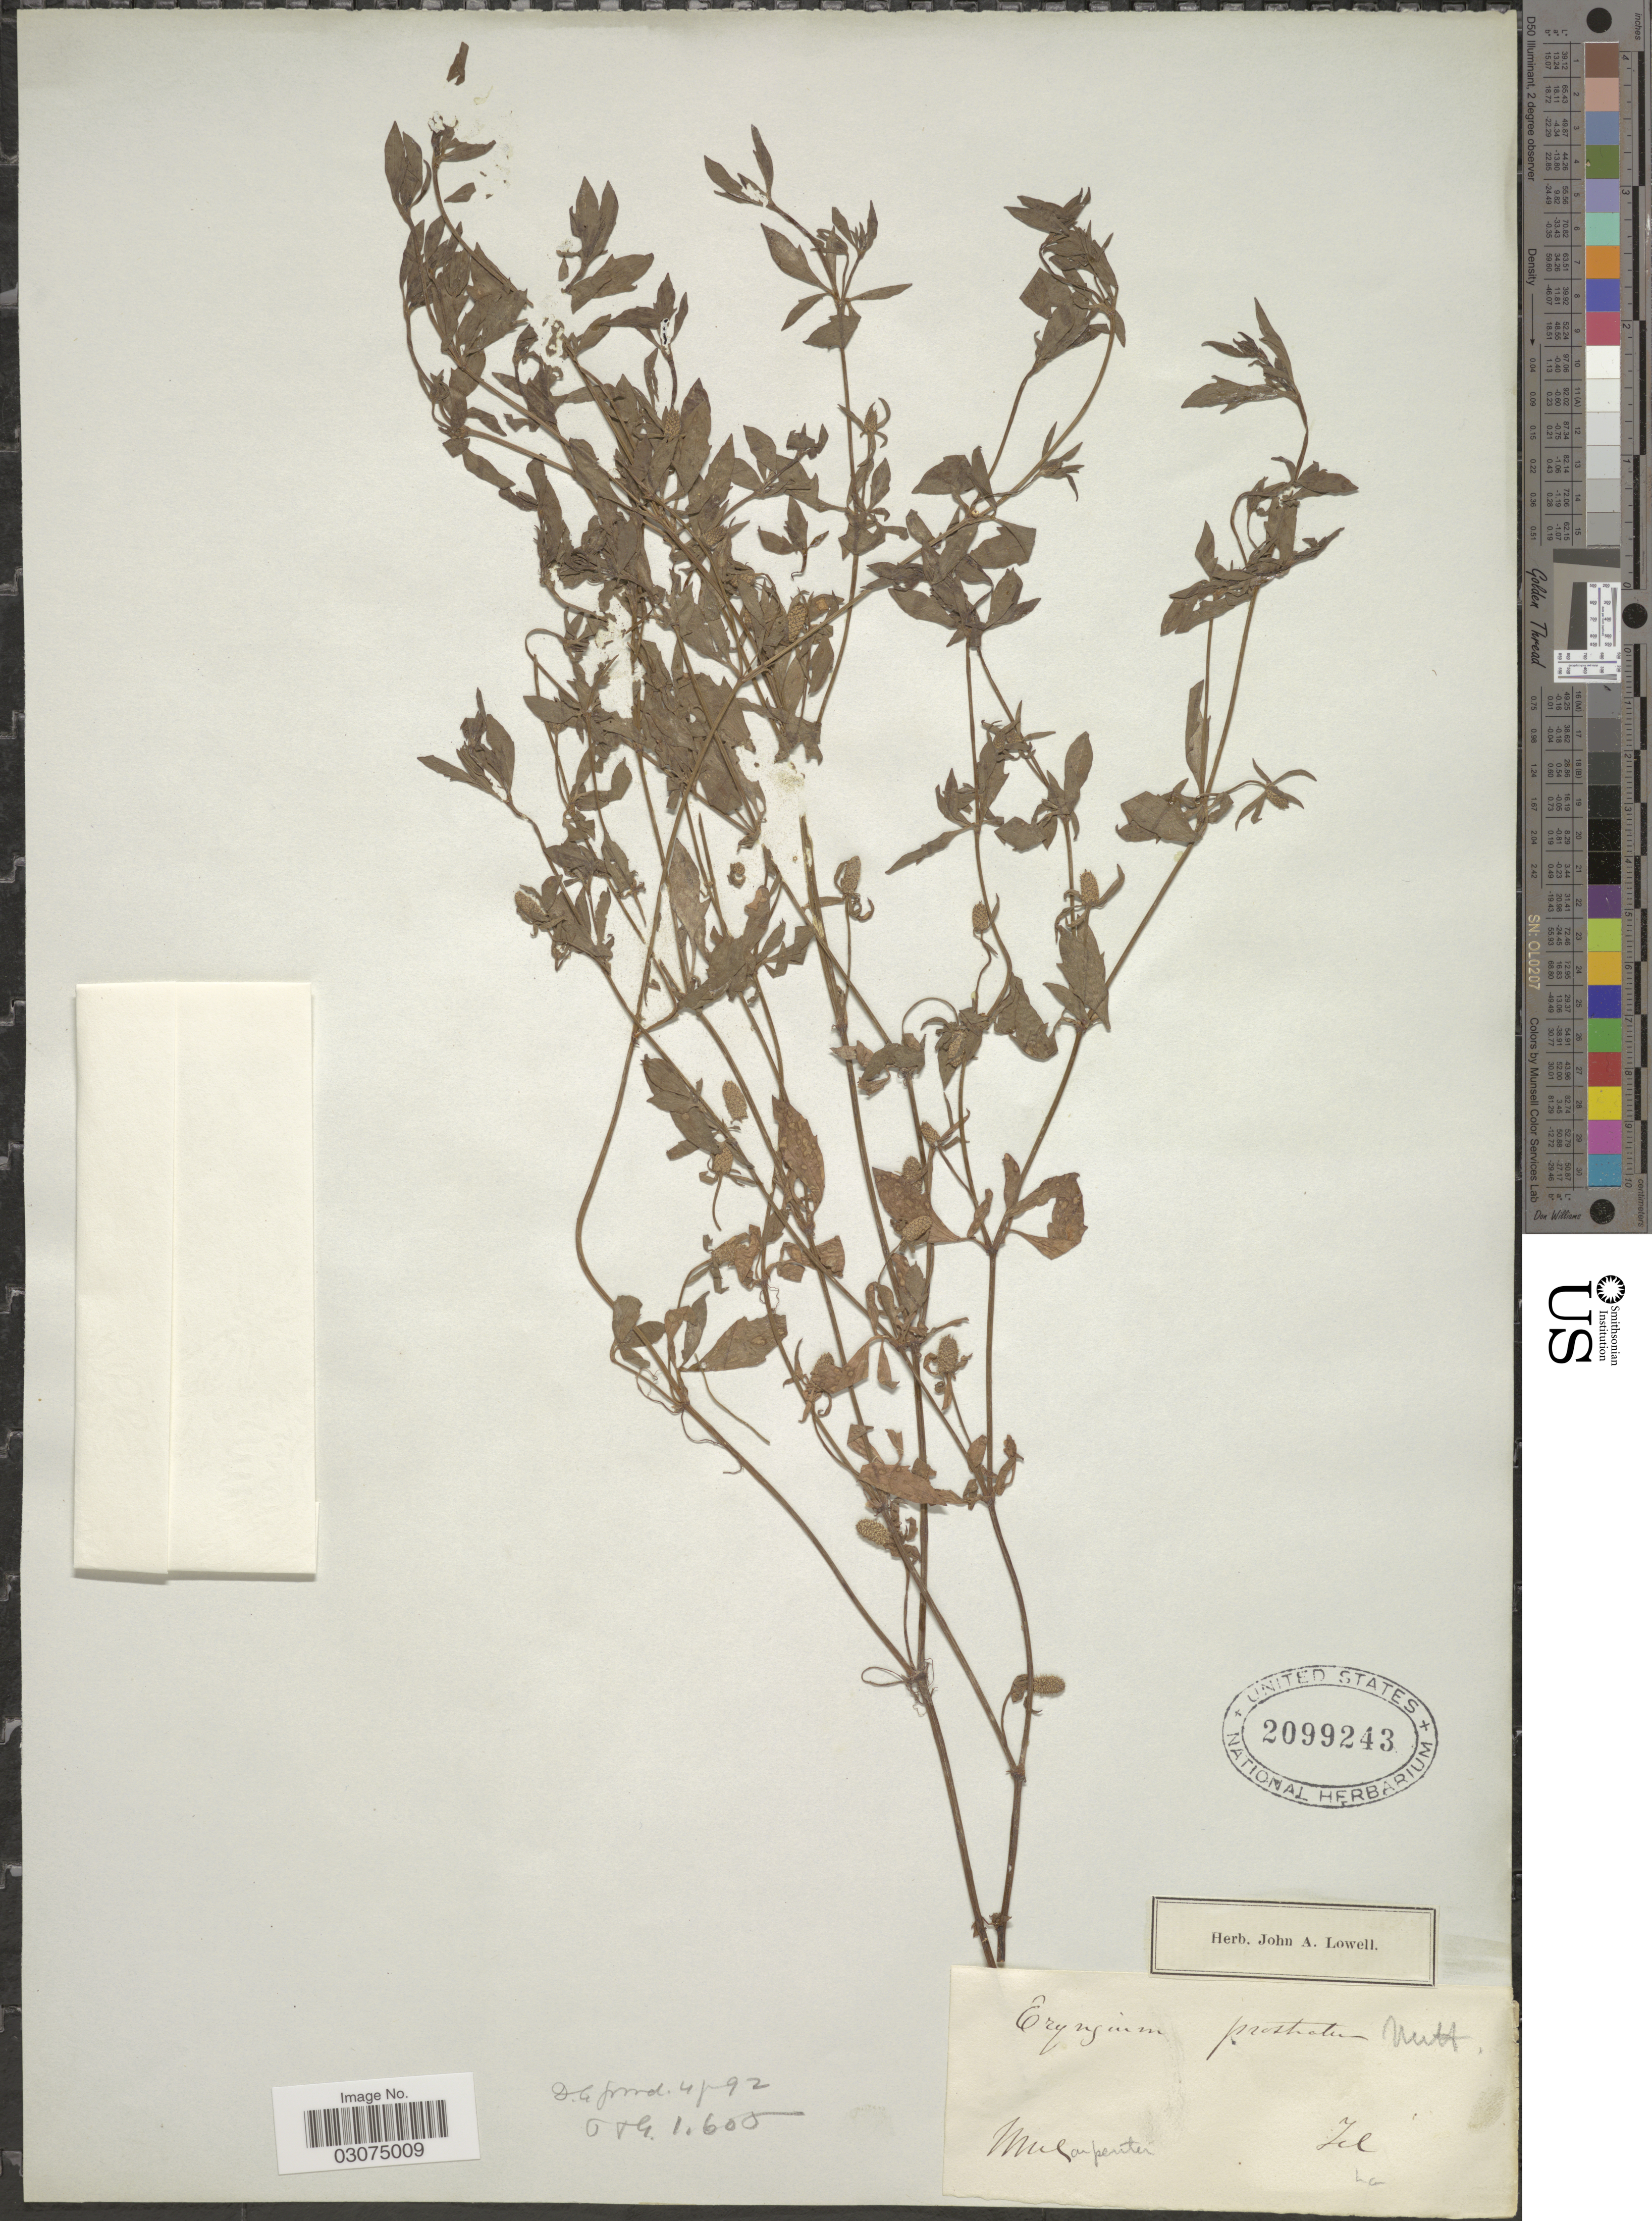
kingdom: Plantae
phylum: Tracheophyta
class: Magnoliopsida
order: Apiales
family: Apiaceae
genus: Eryngium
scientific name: Eryngium prostratum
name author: Nutt. ex DC.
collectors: M. Carpenter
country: United States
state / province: Louisiana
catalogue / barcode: US 2099243